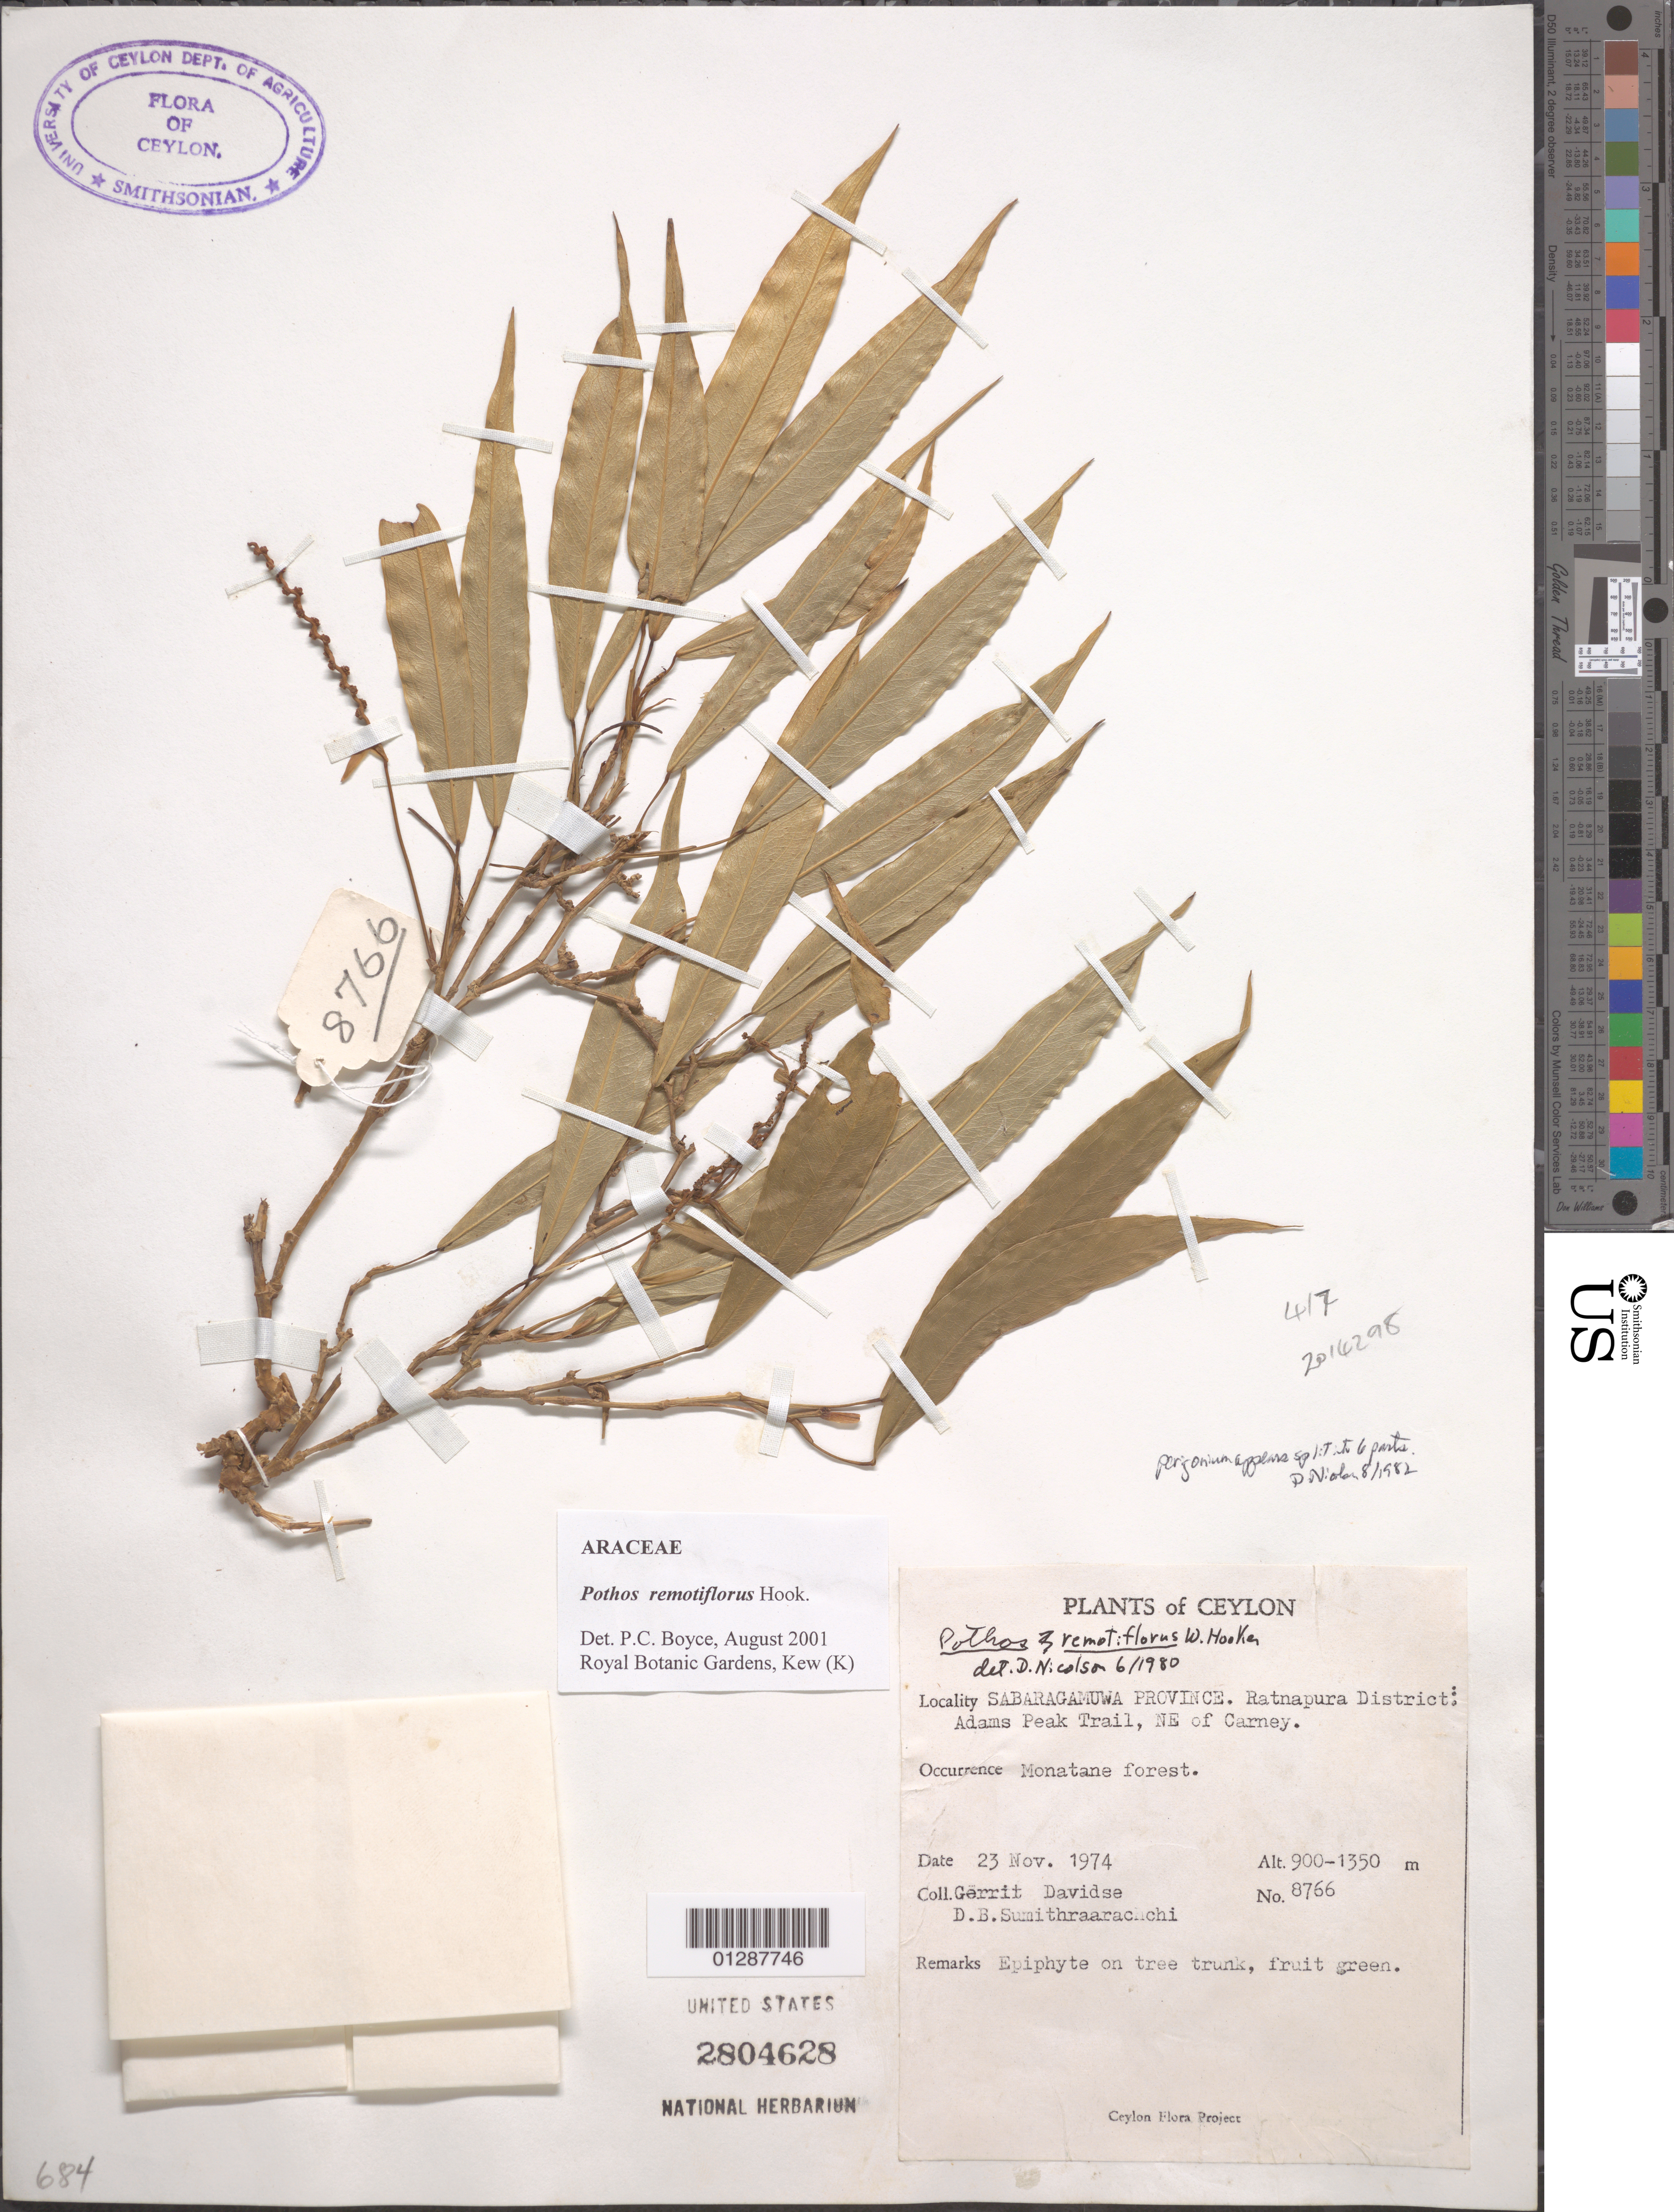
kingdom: Plantae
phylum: Tracheophyta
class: Liliopsida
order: Alismatales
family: Araceae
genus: Pothos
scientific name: Pothos remotiflorus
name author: Hook.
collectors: G. Davidse & D. B. Sumithraarachchi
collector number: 8766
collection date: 1974-11-23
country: Sri Lanka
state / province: Sabaragamuwa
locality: Ceylon. Ratnapura District: Adams Peak Trail, NE of Carney.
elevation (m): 900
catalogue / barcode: US 2804628